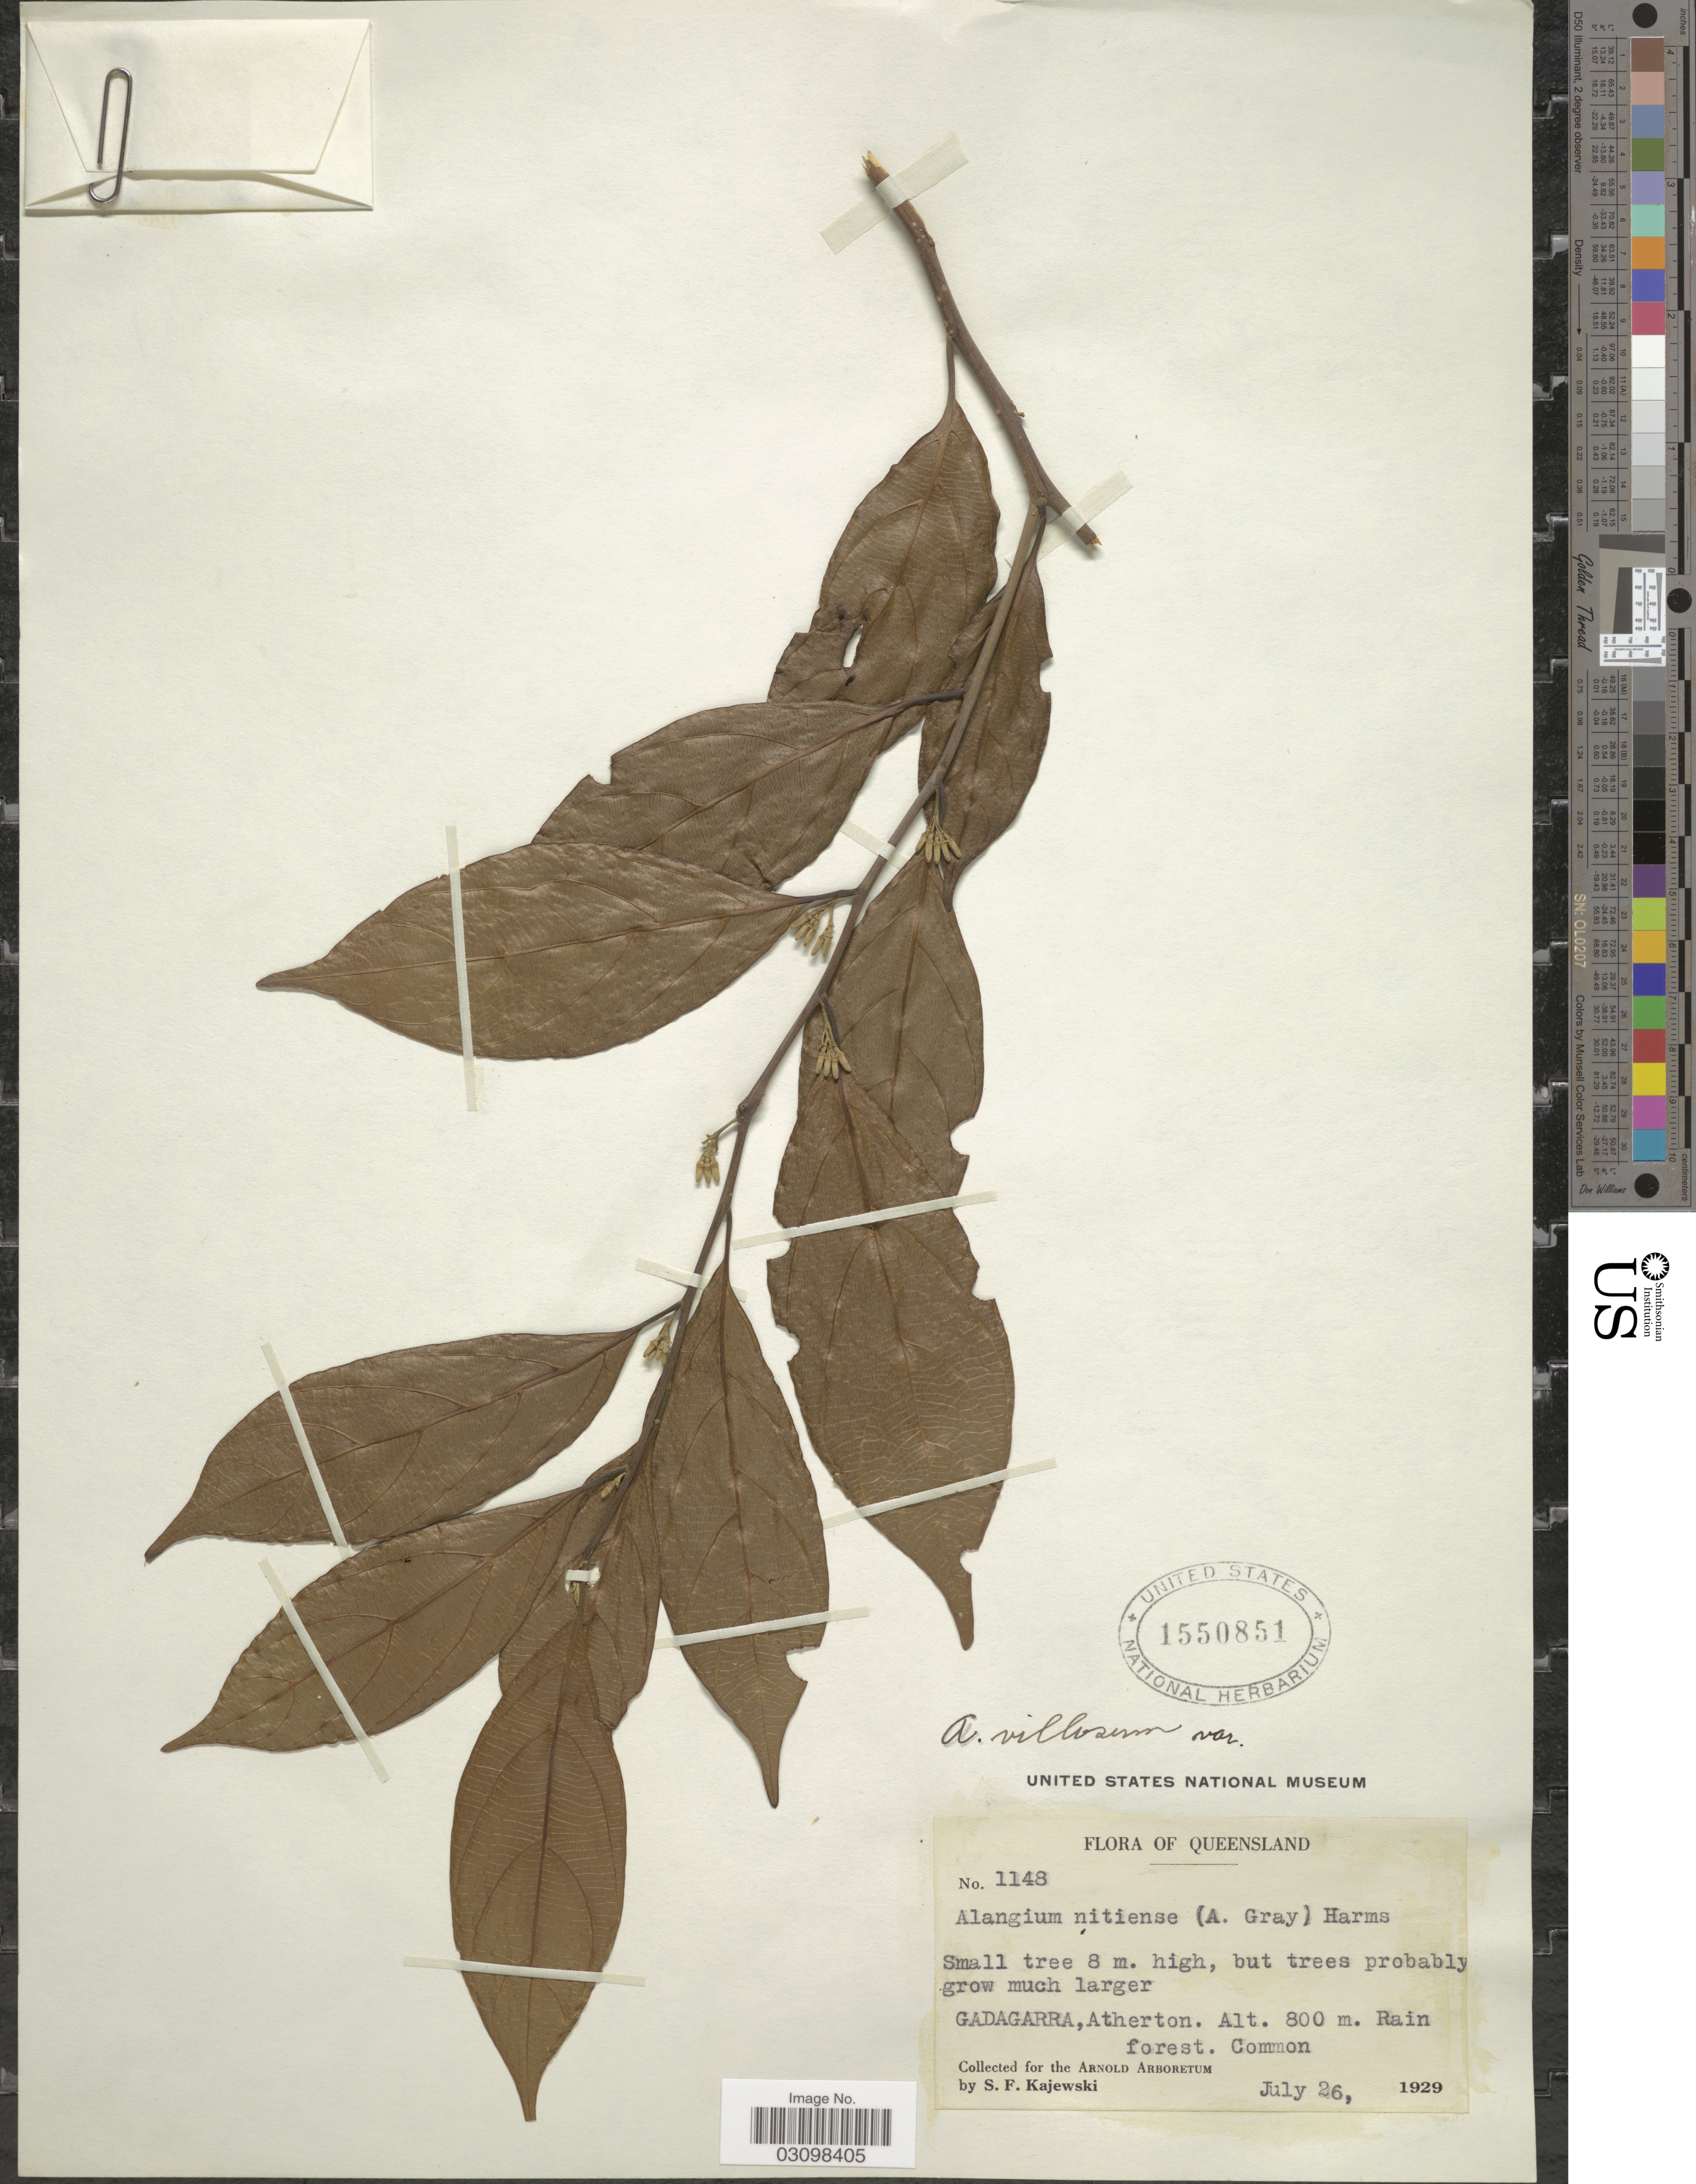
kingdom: Plantae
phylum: Tracheophyta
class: Magnoliopsida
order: Cornales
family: Cornaceae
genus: Alangium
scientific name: Alangium villosum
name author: (Blume) Wangerin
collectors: S. Kajewski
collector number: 1148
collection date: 1929-07-26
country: Australia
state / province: Queensland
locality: Gadagarra, Atherton.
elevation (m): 800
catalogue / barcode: US 1550851